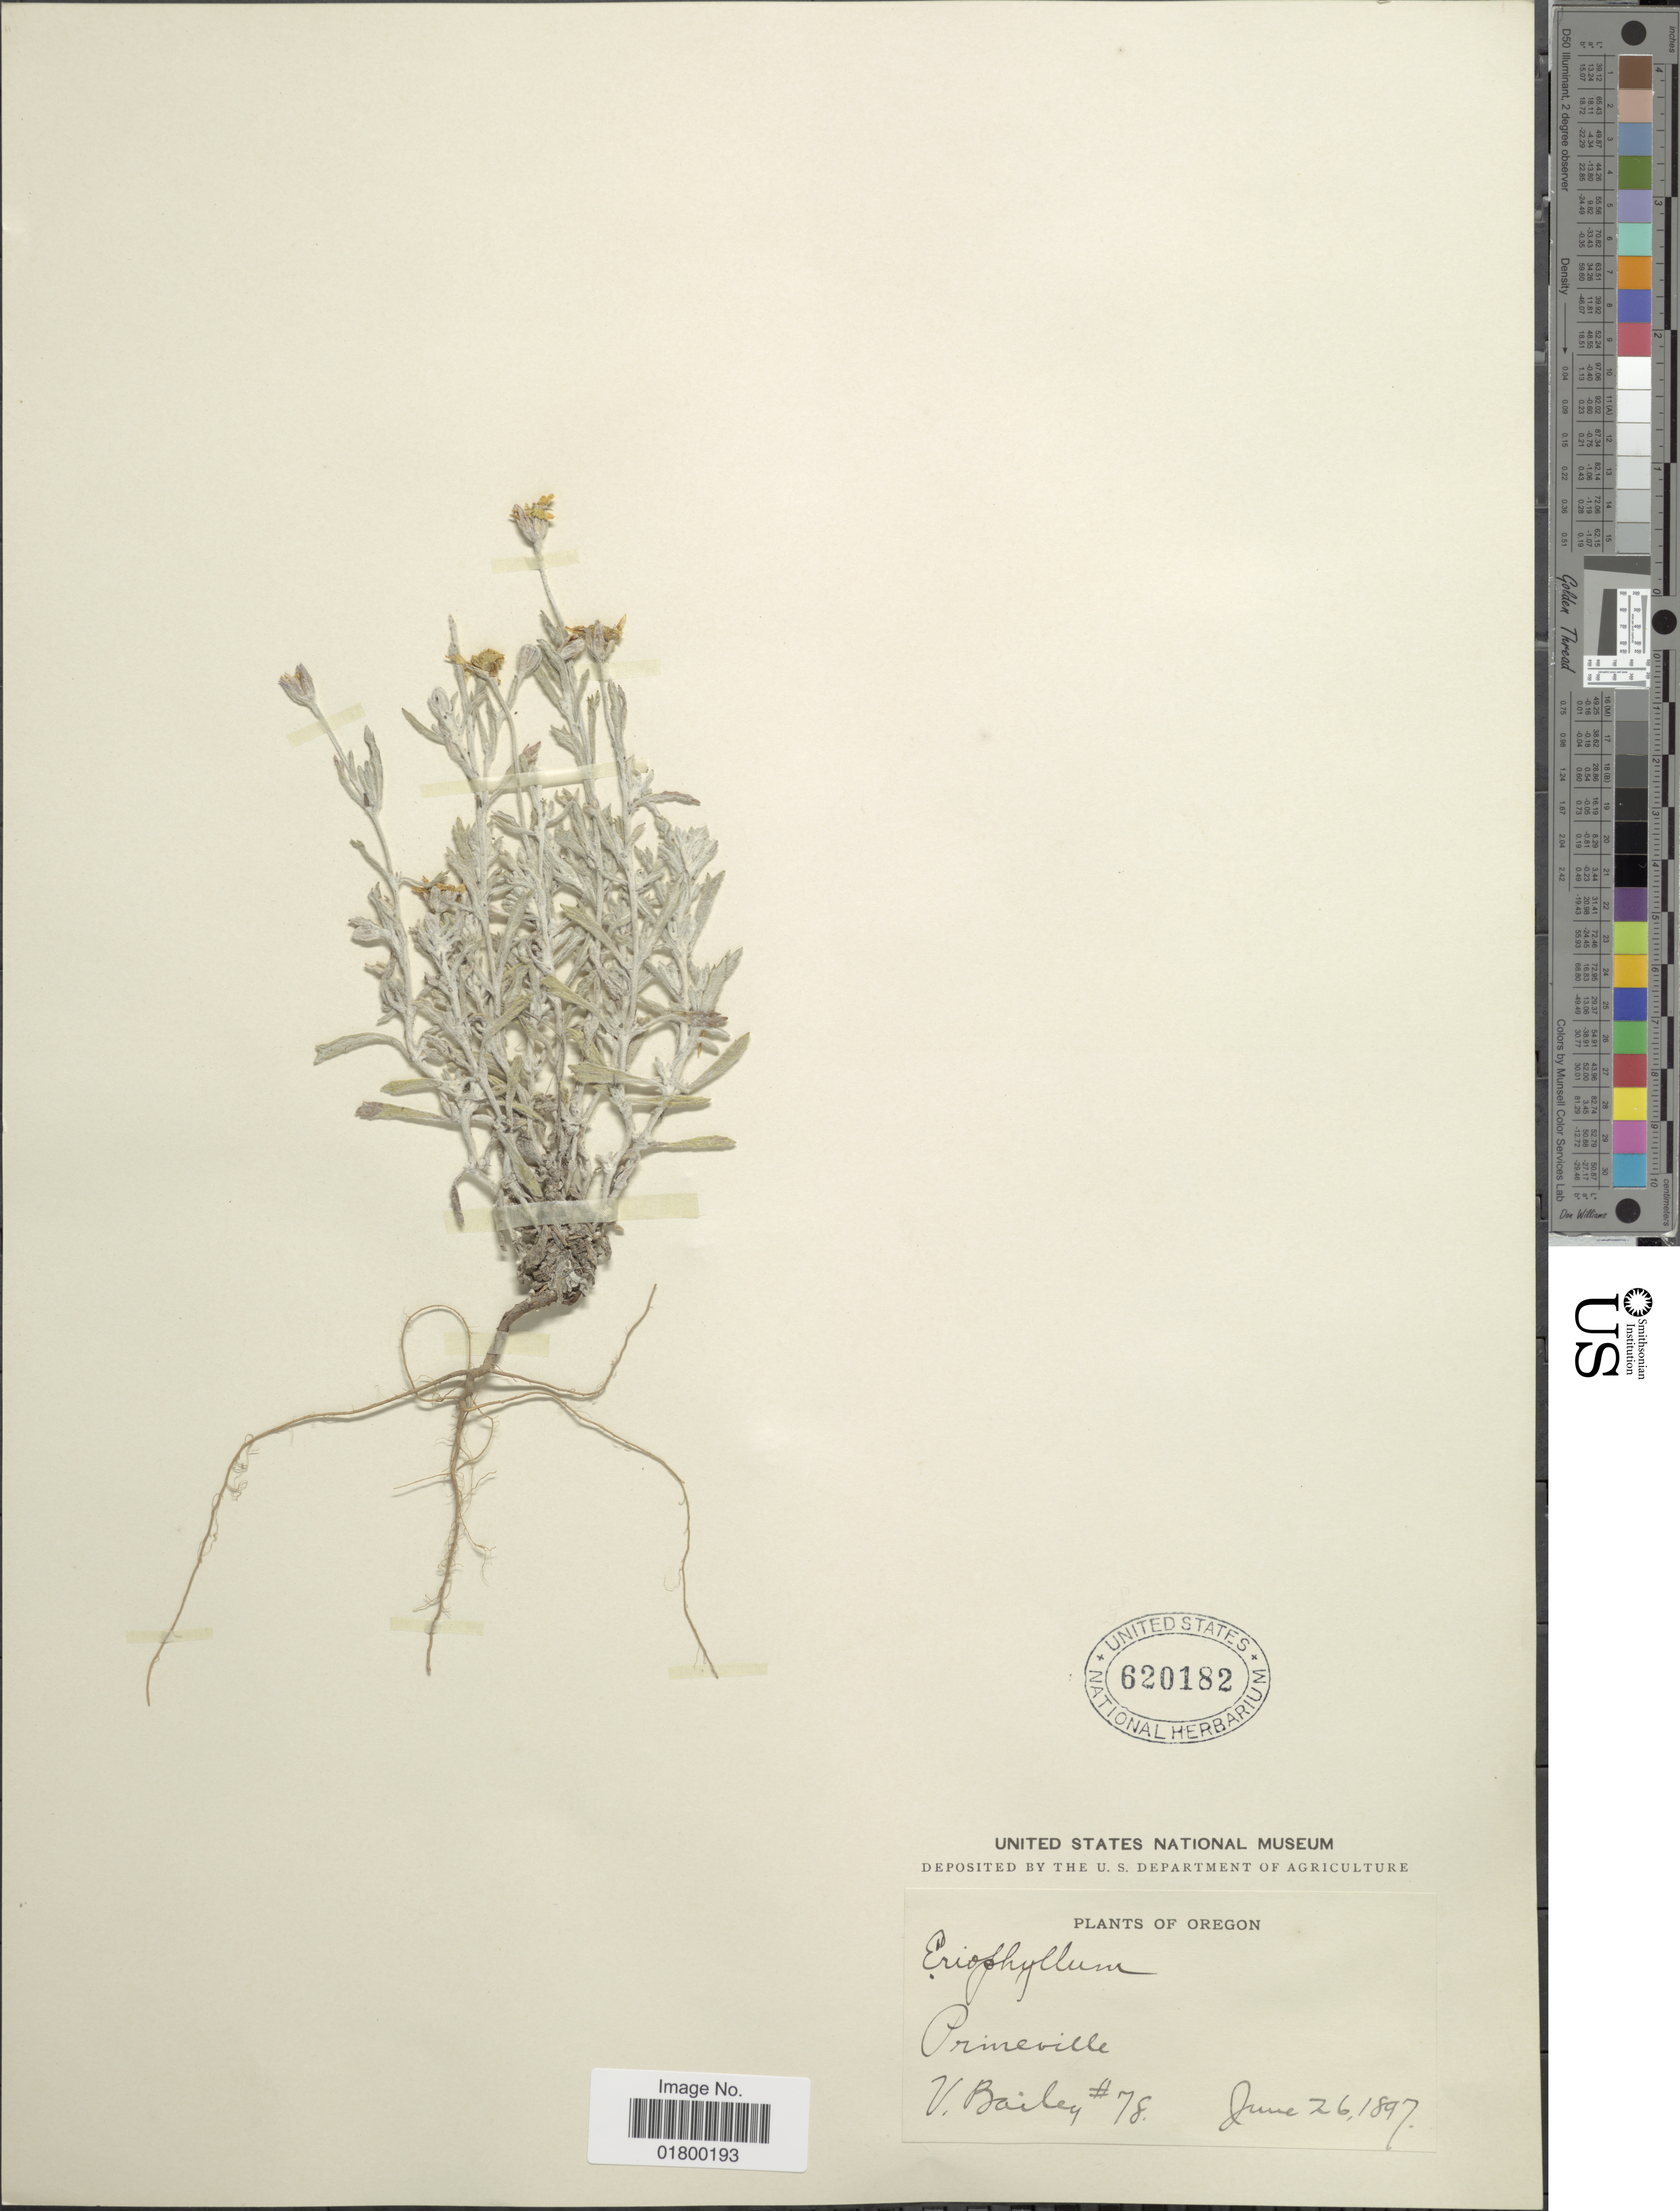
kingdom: Plantae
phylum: Tracheophyta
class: Magnoliopsida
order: Asterales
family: Asteraceae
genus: Eriophyllum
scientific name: Eriophyllum lanatum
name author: (Pursh) J. Forbes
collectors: V. L. Bailey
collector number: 78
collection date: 1897-06-26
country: United States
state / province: Oregon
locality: Prineville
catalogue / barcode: US 620182